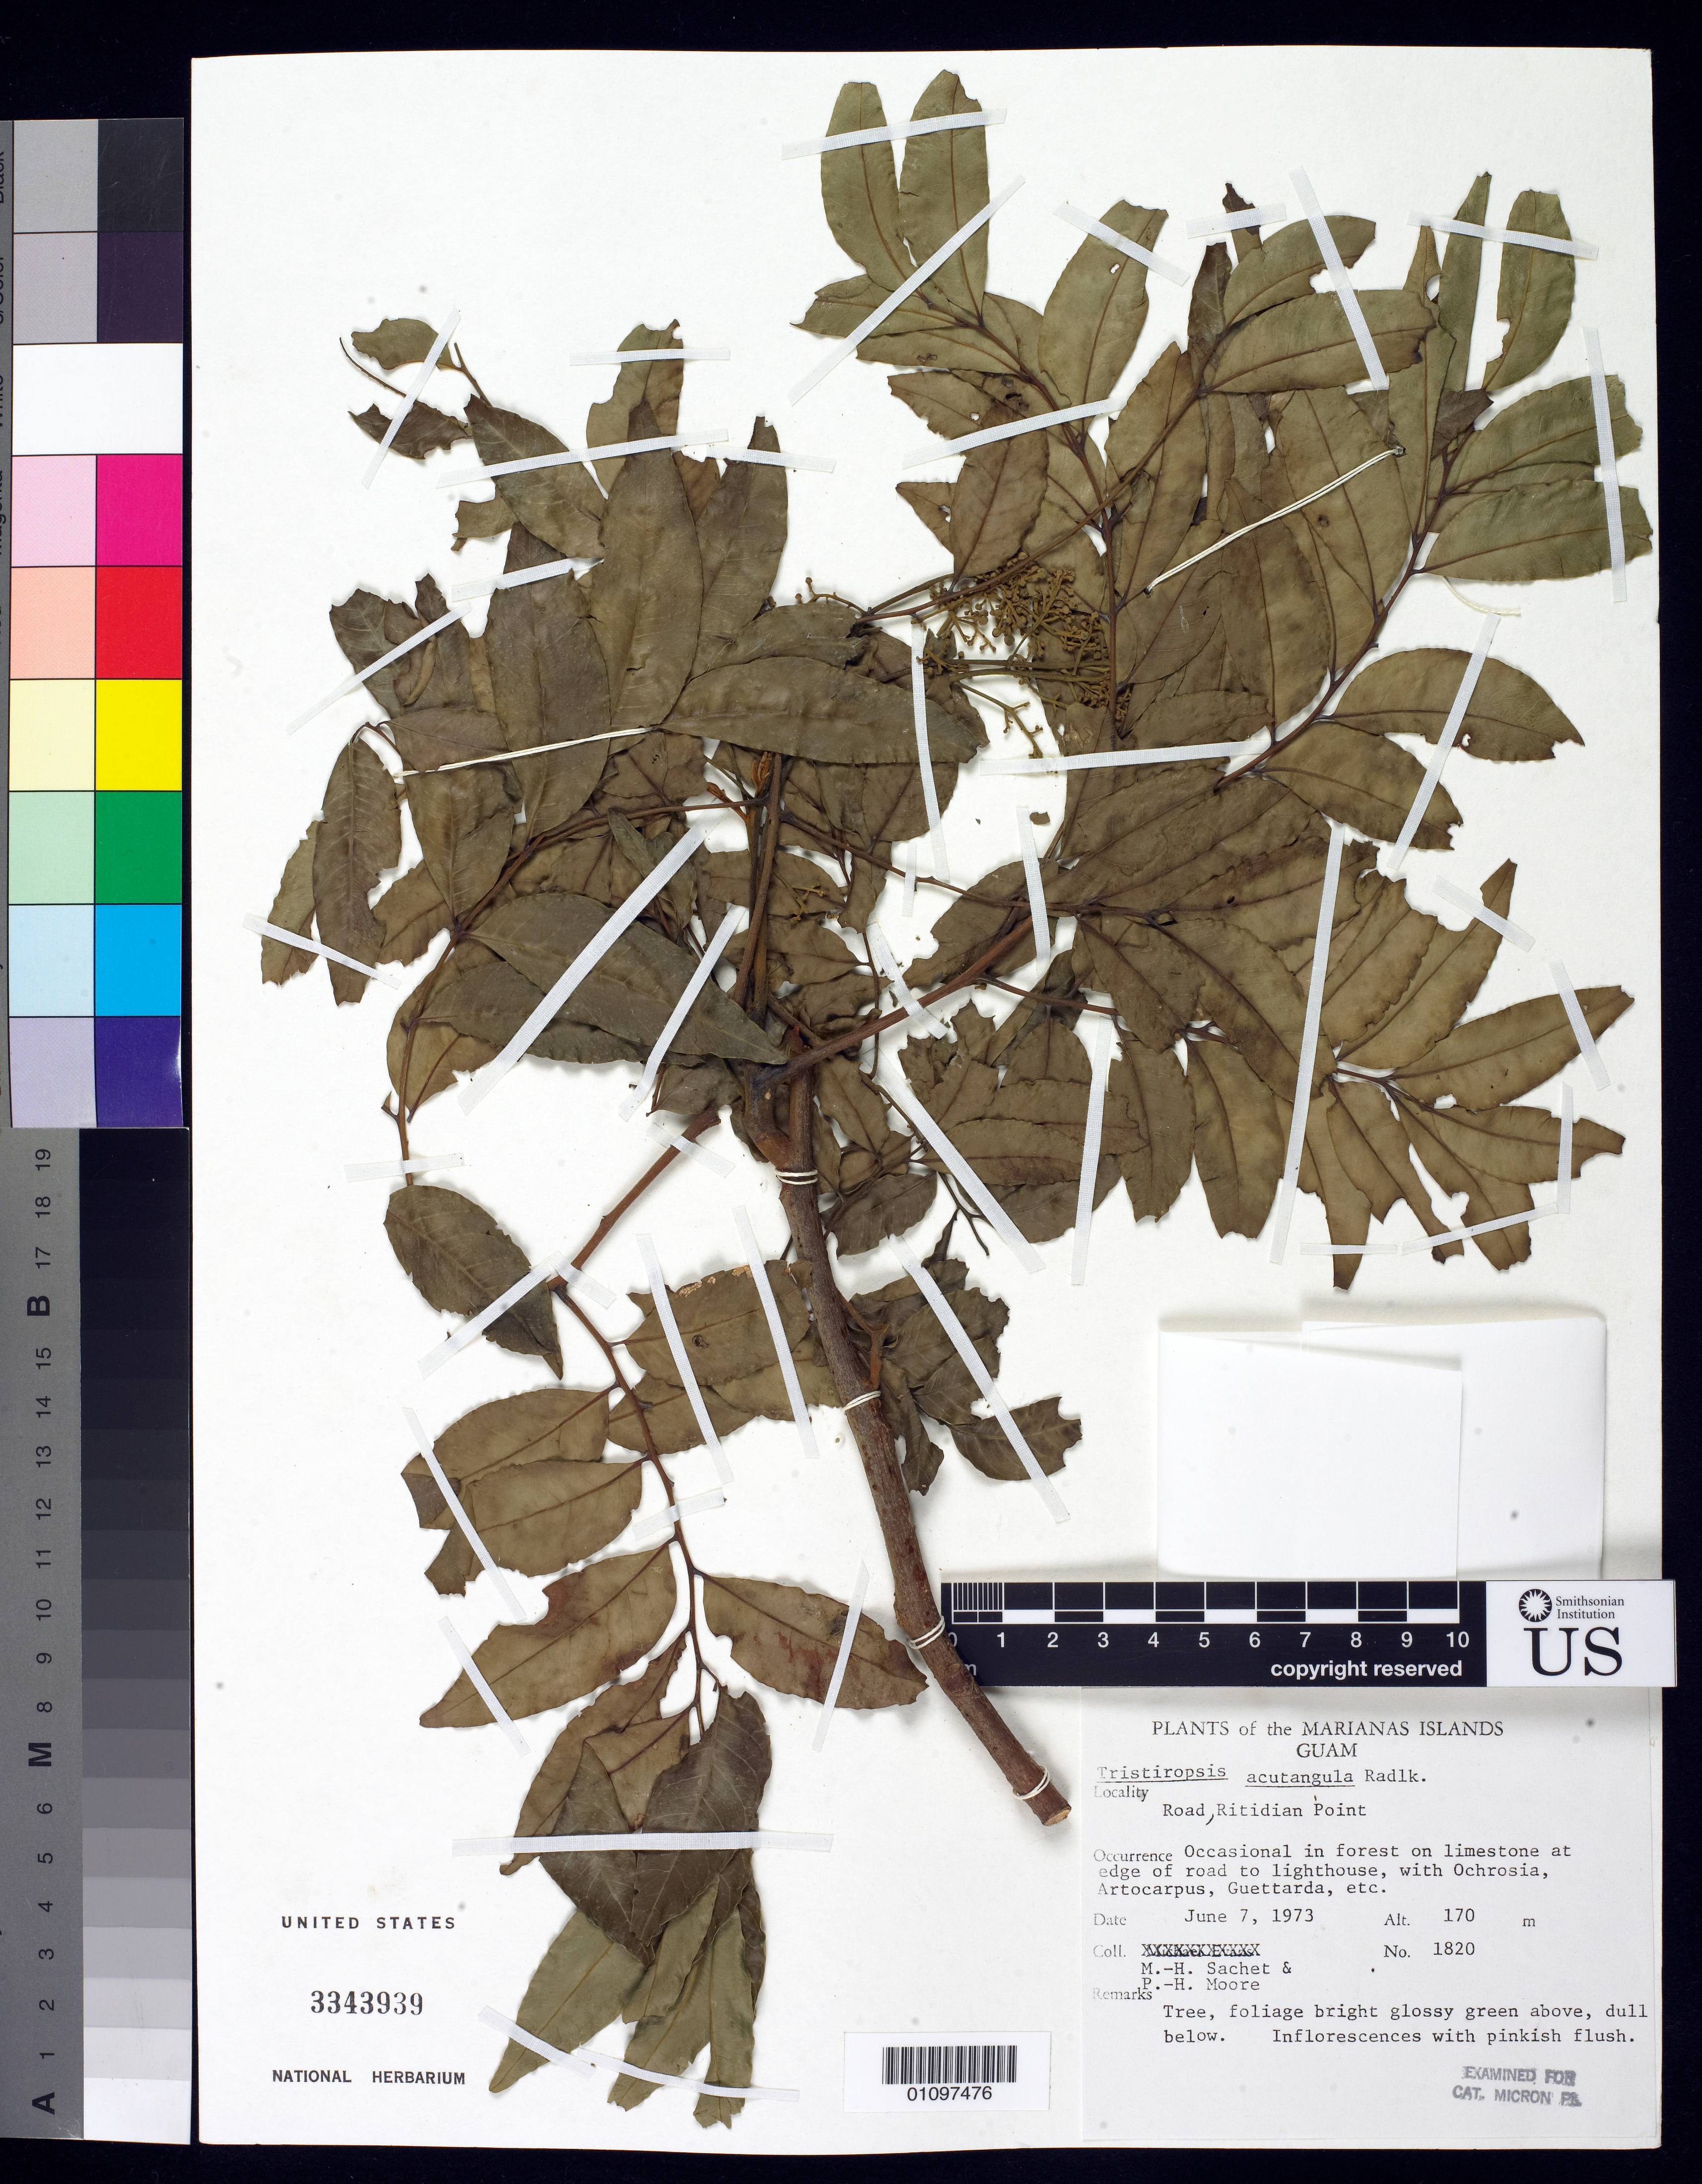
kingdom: Plantae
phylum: Tracheophyta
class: Magnoliopsida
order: Sapindales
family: Sapindaceae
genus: Tristiropsis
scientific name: Tristiropsis acutangula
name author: Radlk.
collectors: M.-H. Sachet & P. H. Moore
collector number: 1820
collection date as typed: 07 Jun 1973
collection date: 1973-06-07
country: Guam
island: Guam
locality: Road Ritidian Point. At edge of road to lighthouse.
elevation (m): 170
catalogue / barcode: US 3343939